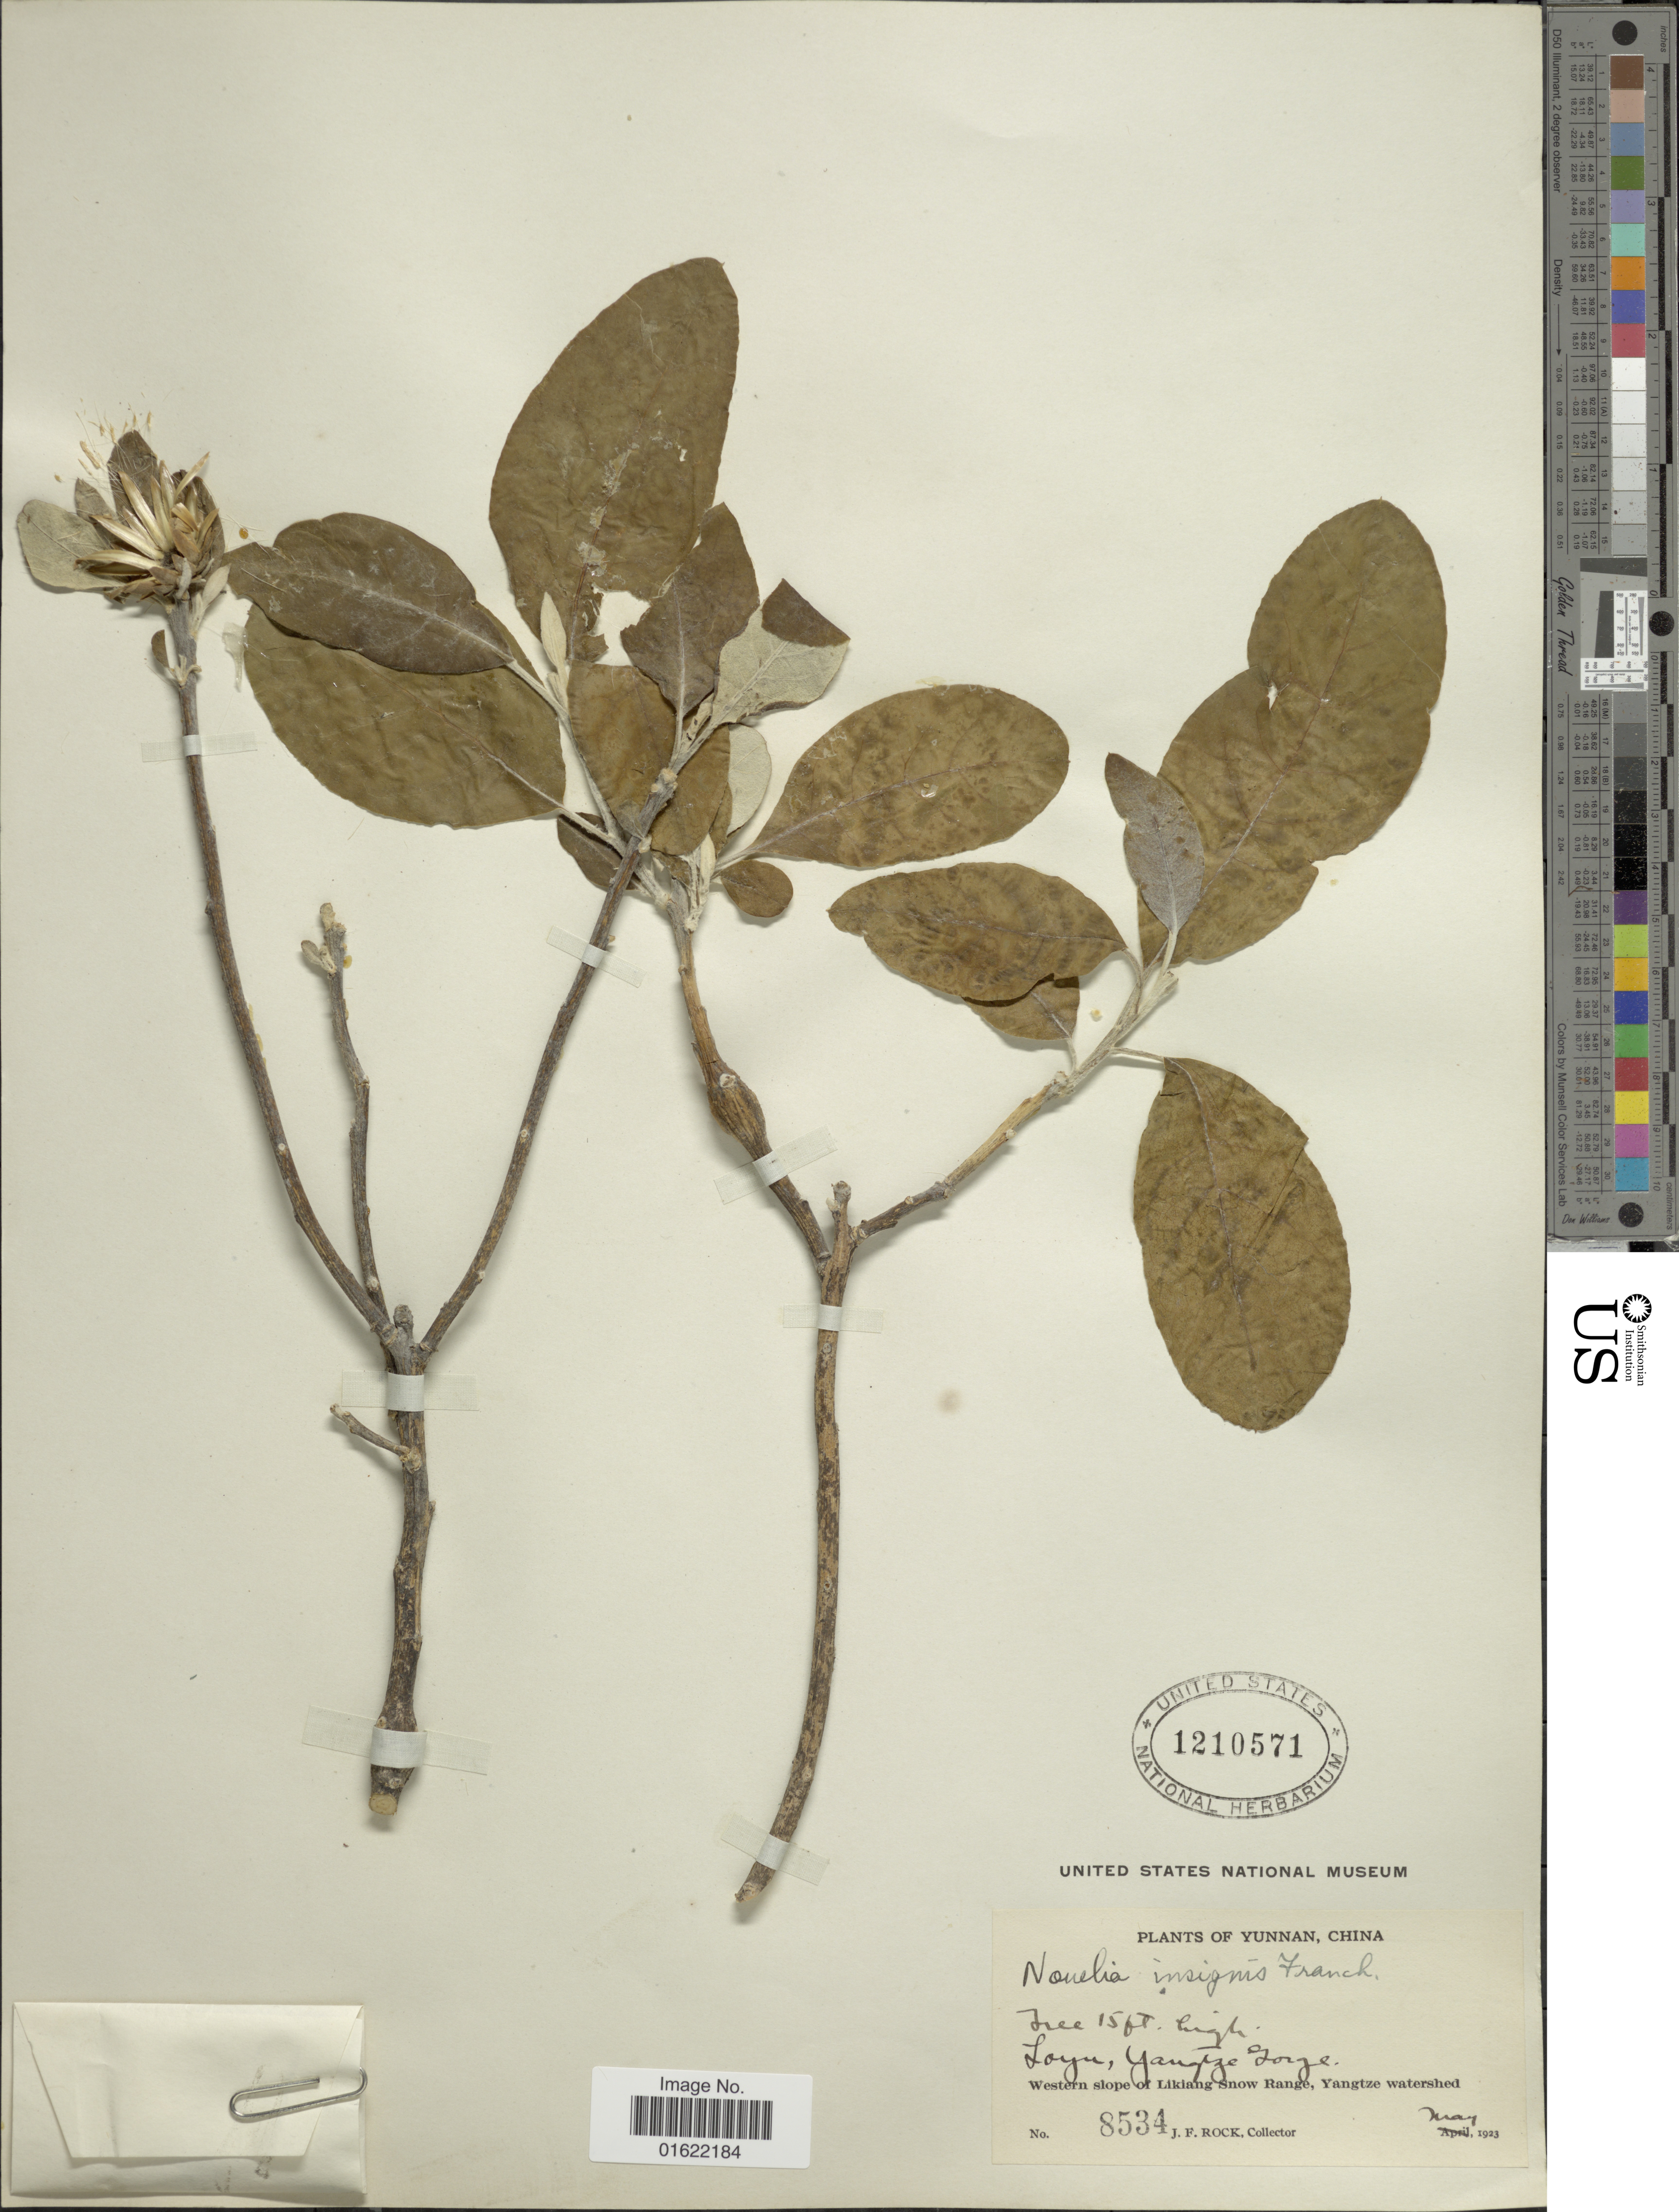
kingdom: Plantae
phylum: Tracheophyta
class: Magnoliopsida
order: Asterales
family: Asteraceae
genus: Nouelia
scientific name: Nouelia insignis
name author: Franch.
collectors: J. Rock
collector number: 8534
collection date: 1923-05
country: China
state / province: Yunnan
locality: Loyn, Yangtze Gorge. Western slope of Likiang Snow Range, Yangtze watershed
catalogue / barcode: US 1210571